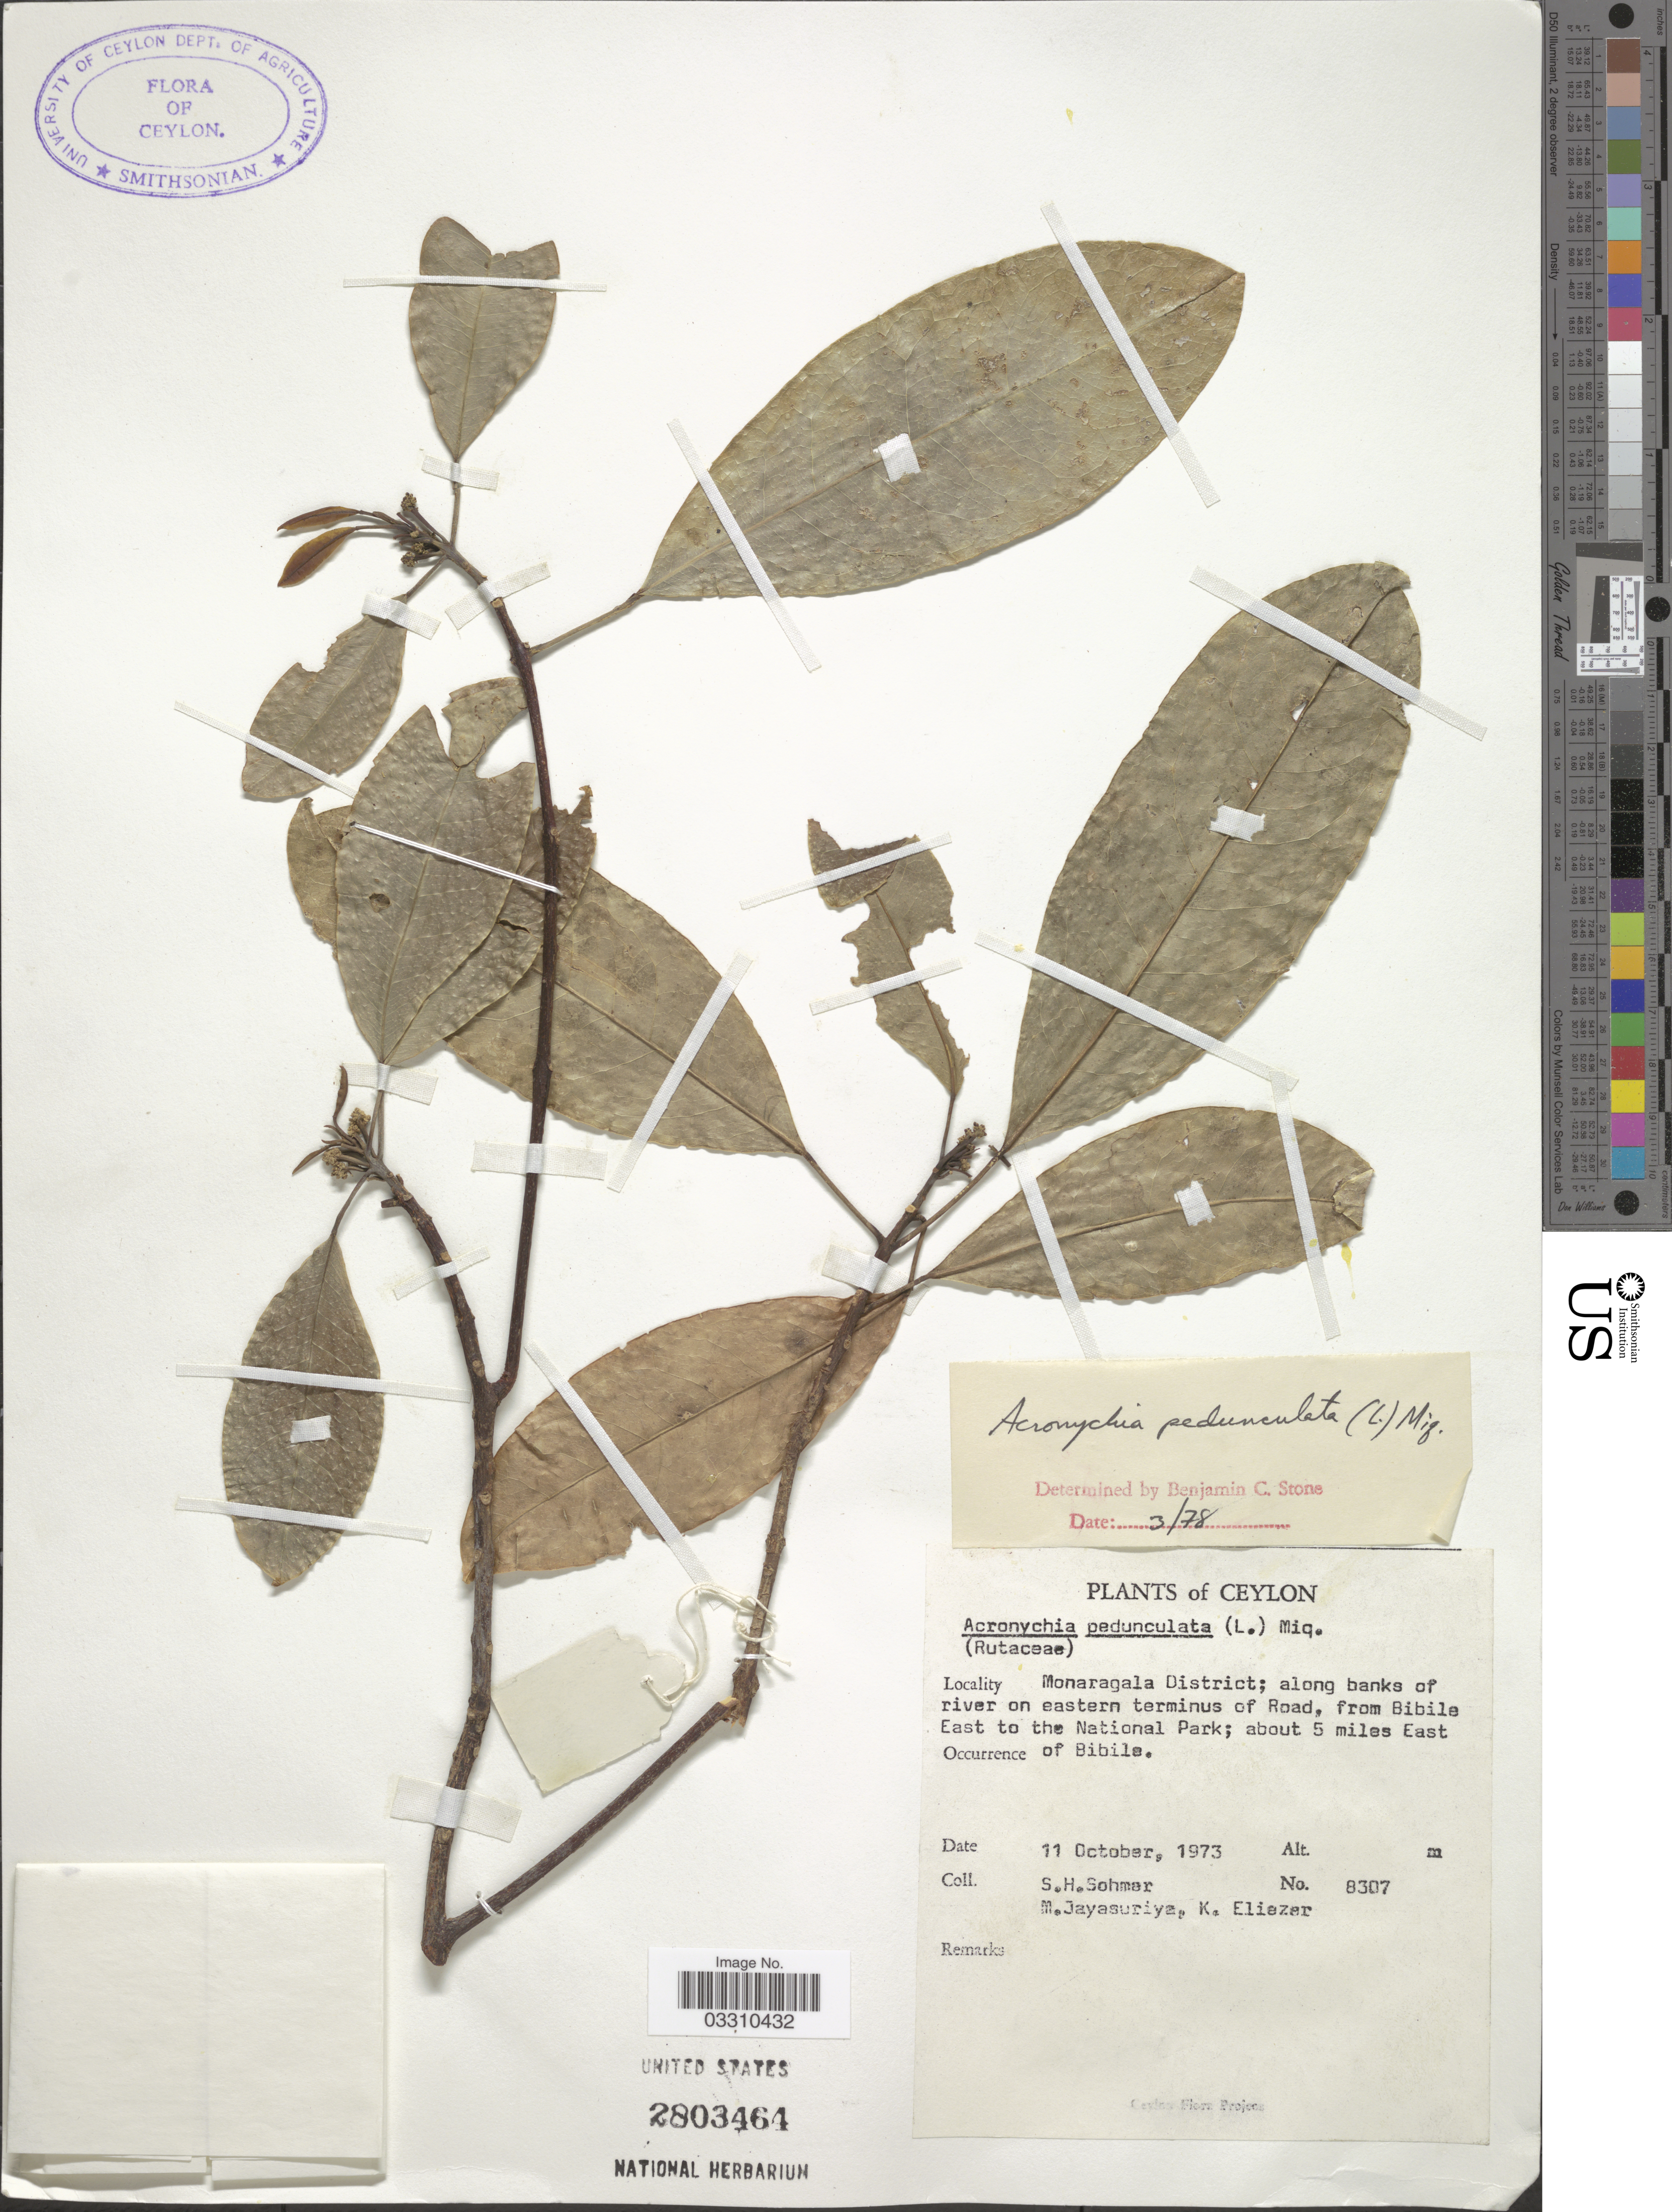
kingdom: Plantae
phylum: Tracheophyta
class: Magnoliopsida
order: Sapindales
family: Rutaceae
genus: Acronychia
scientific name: Acronychia pedunculata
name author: (L.) Miq.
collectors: S. H. Sohmer, M. Jayasuriya & K. Eliezer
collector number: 8307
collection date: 1973-10-11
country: Sri Lanka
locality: Monaragala District; along banks of river on eastern terminus of Road, from Bibile East to the National Park; about 5 miles East of Bibile.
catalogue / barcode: US 2803464